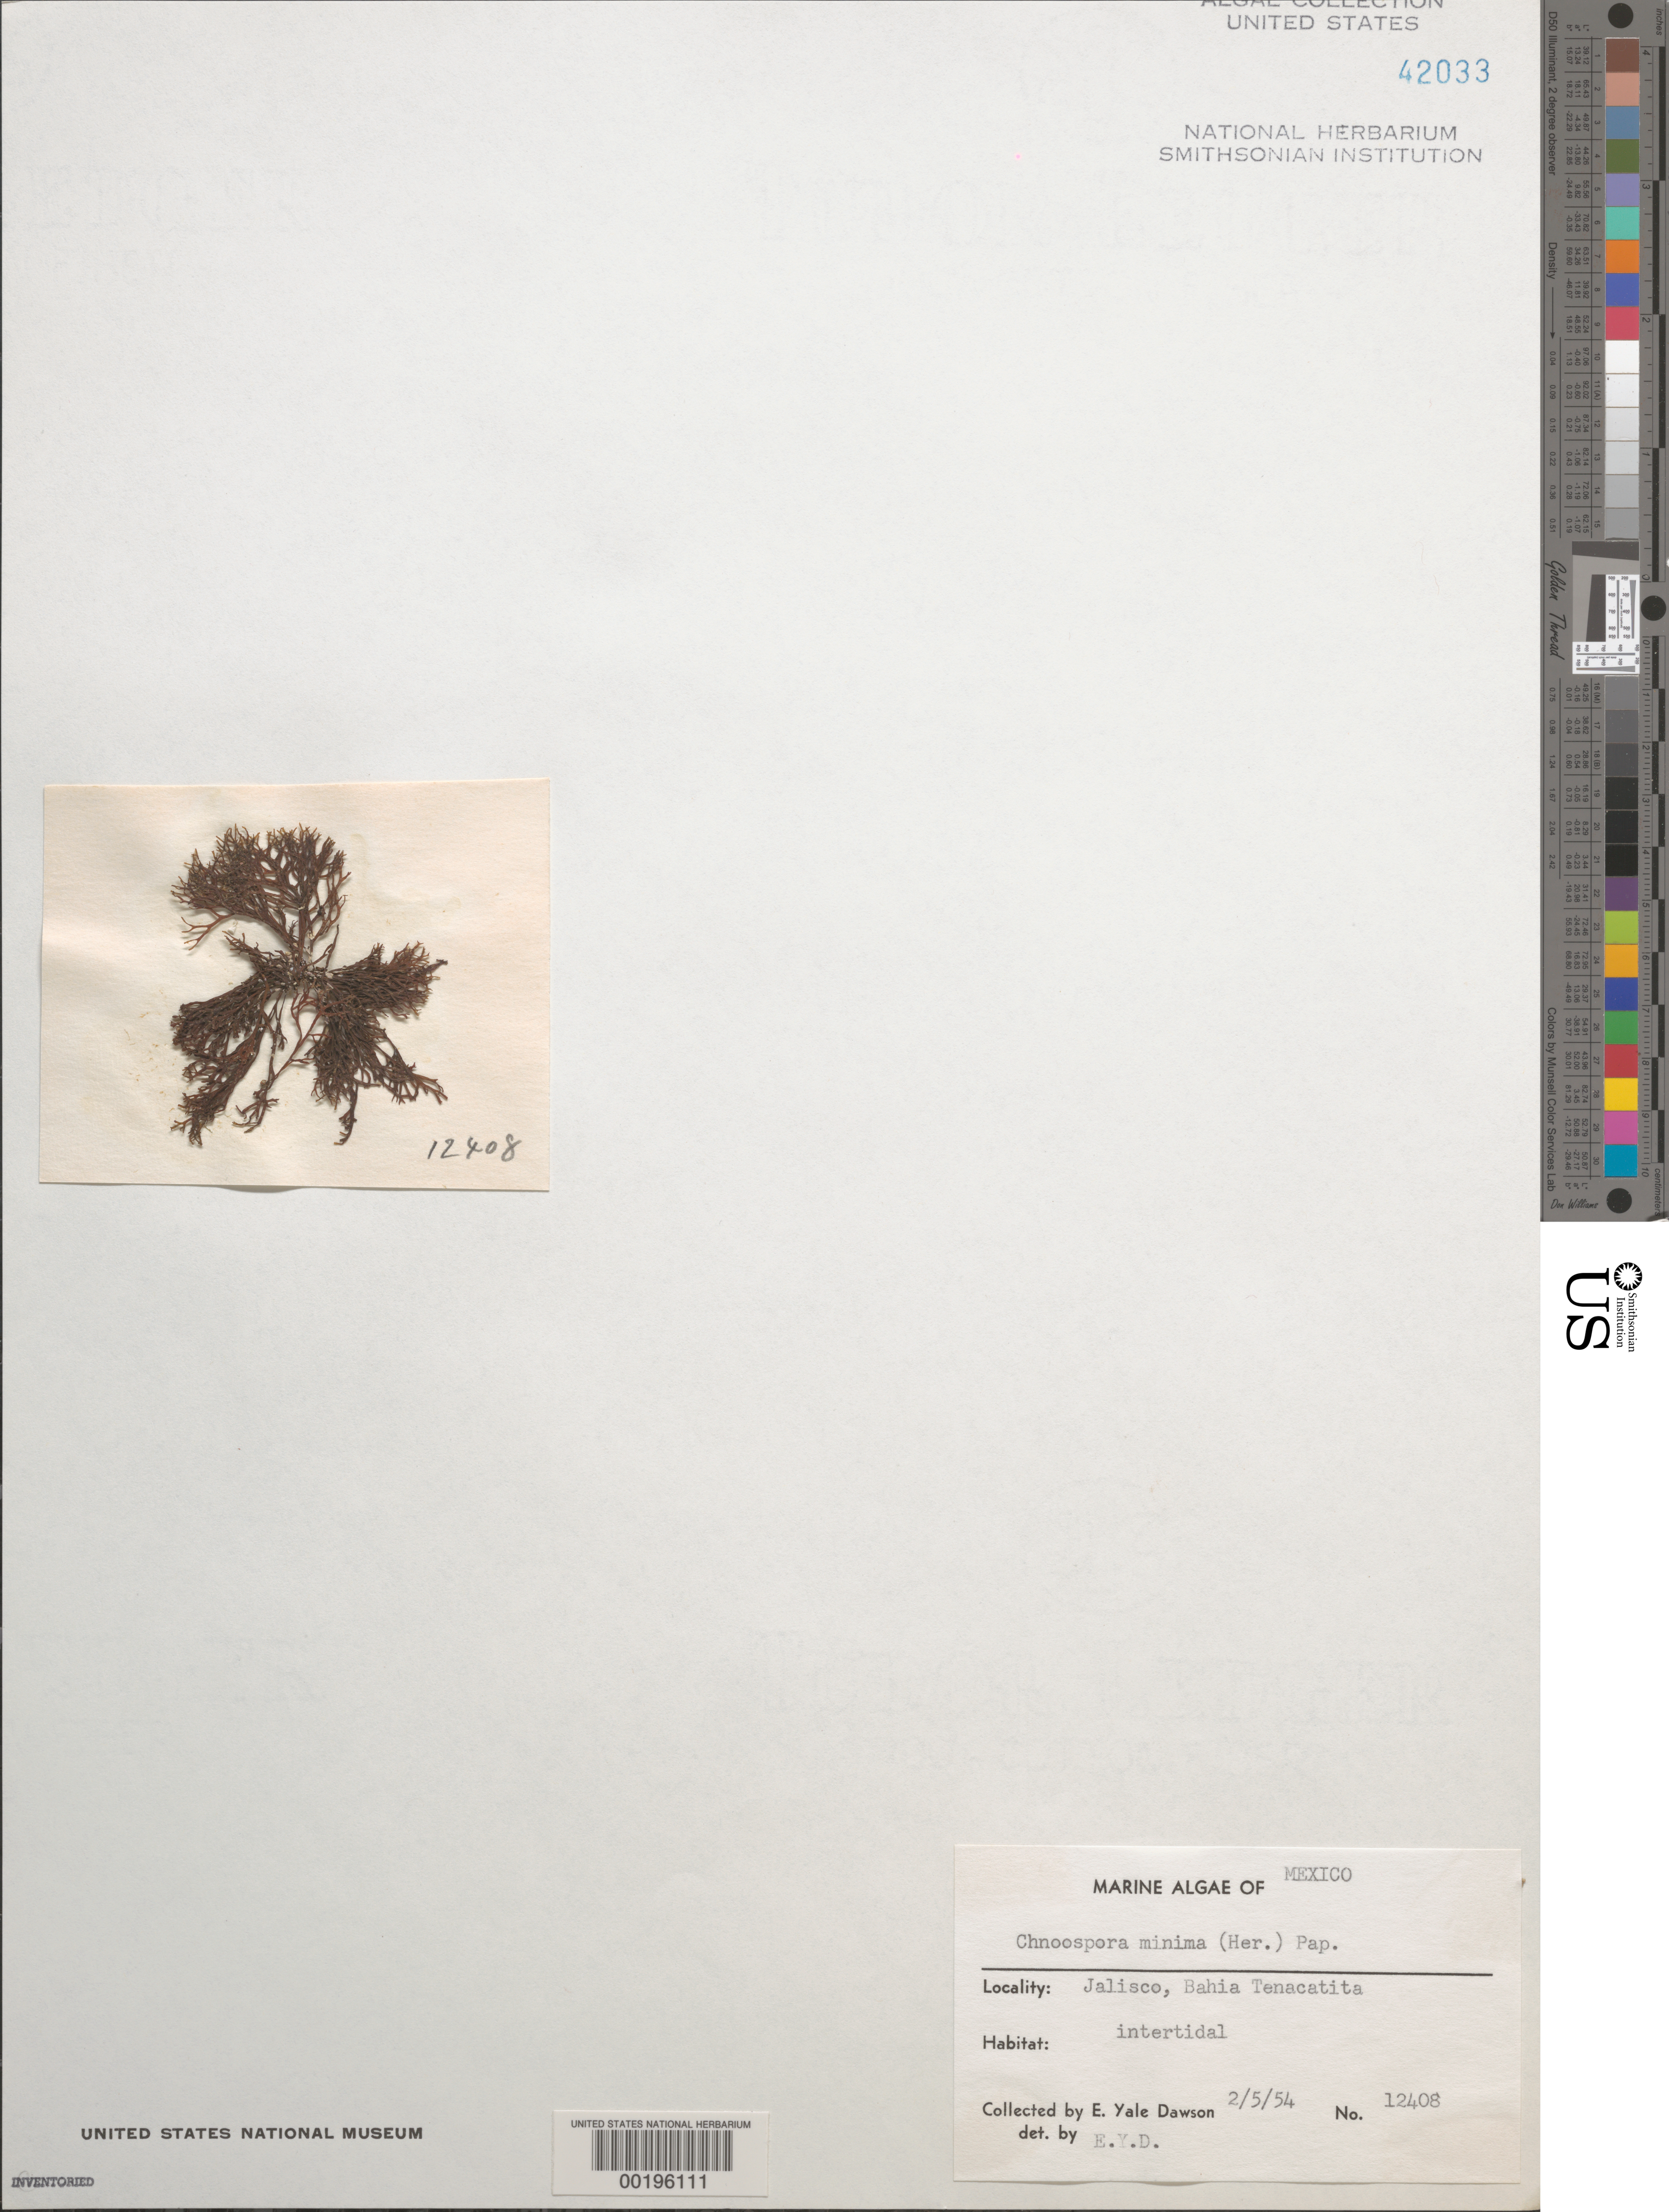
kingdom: Chromista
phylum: Ochrophyta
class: Phaeophyceae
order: Scytosiphonales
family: Scytosiphonaceae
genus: Chnoospora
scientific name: Chnoospora minima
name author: (Hering) Papenf.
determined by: Dawson, E. Y.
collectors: E. Y. Dawson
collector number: EYD 12708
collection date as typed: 05 Feb 1954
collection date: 1954-02-05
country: Mexico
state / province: Jalisco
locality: Bahia Tenacatita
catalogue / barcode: US 42033